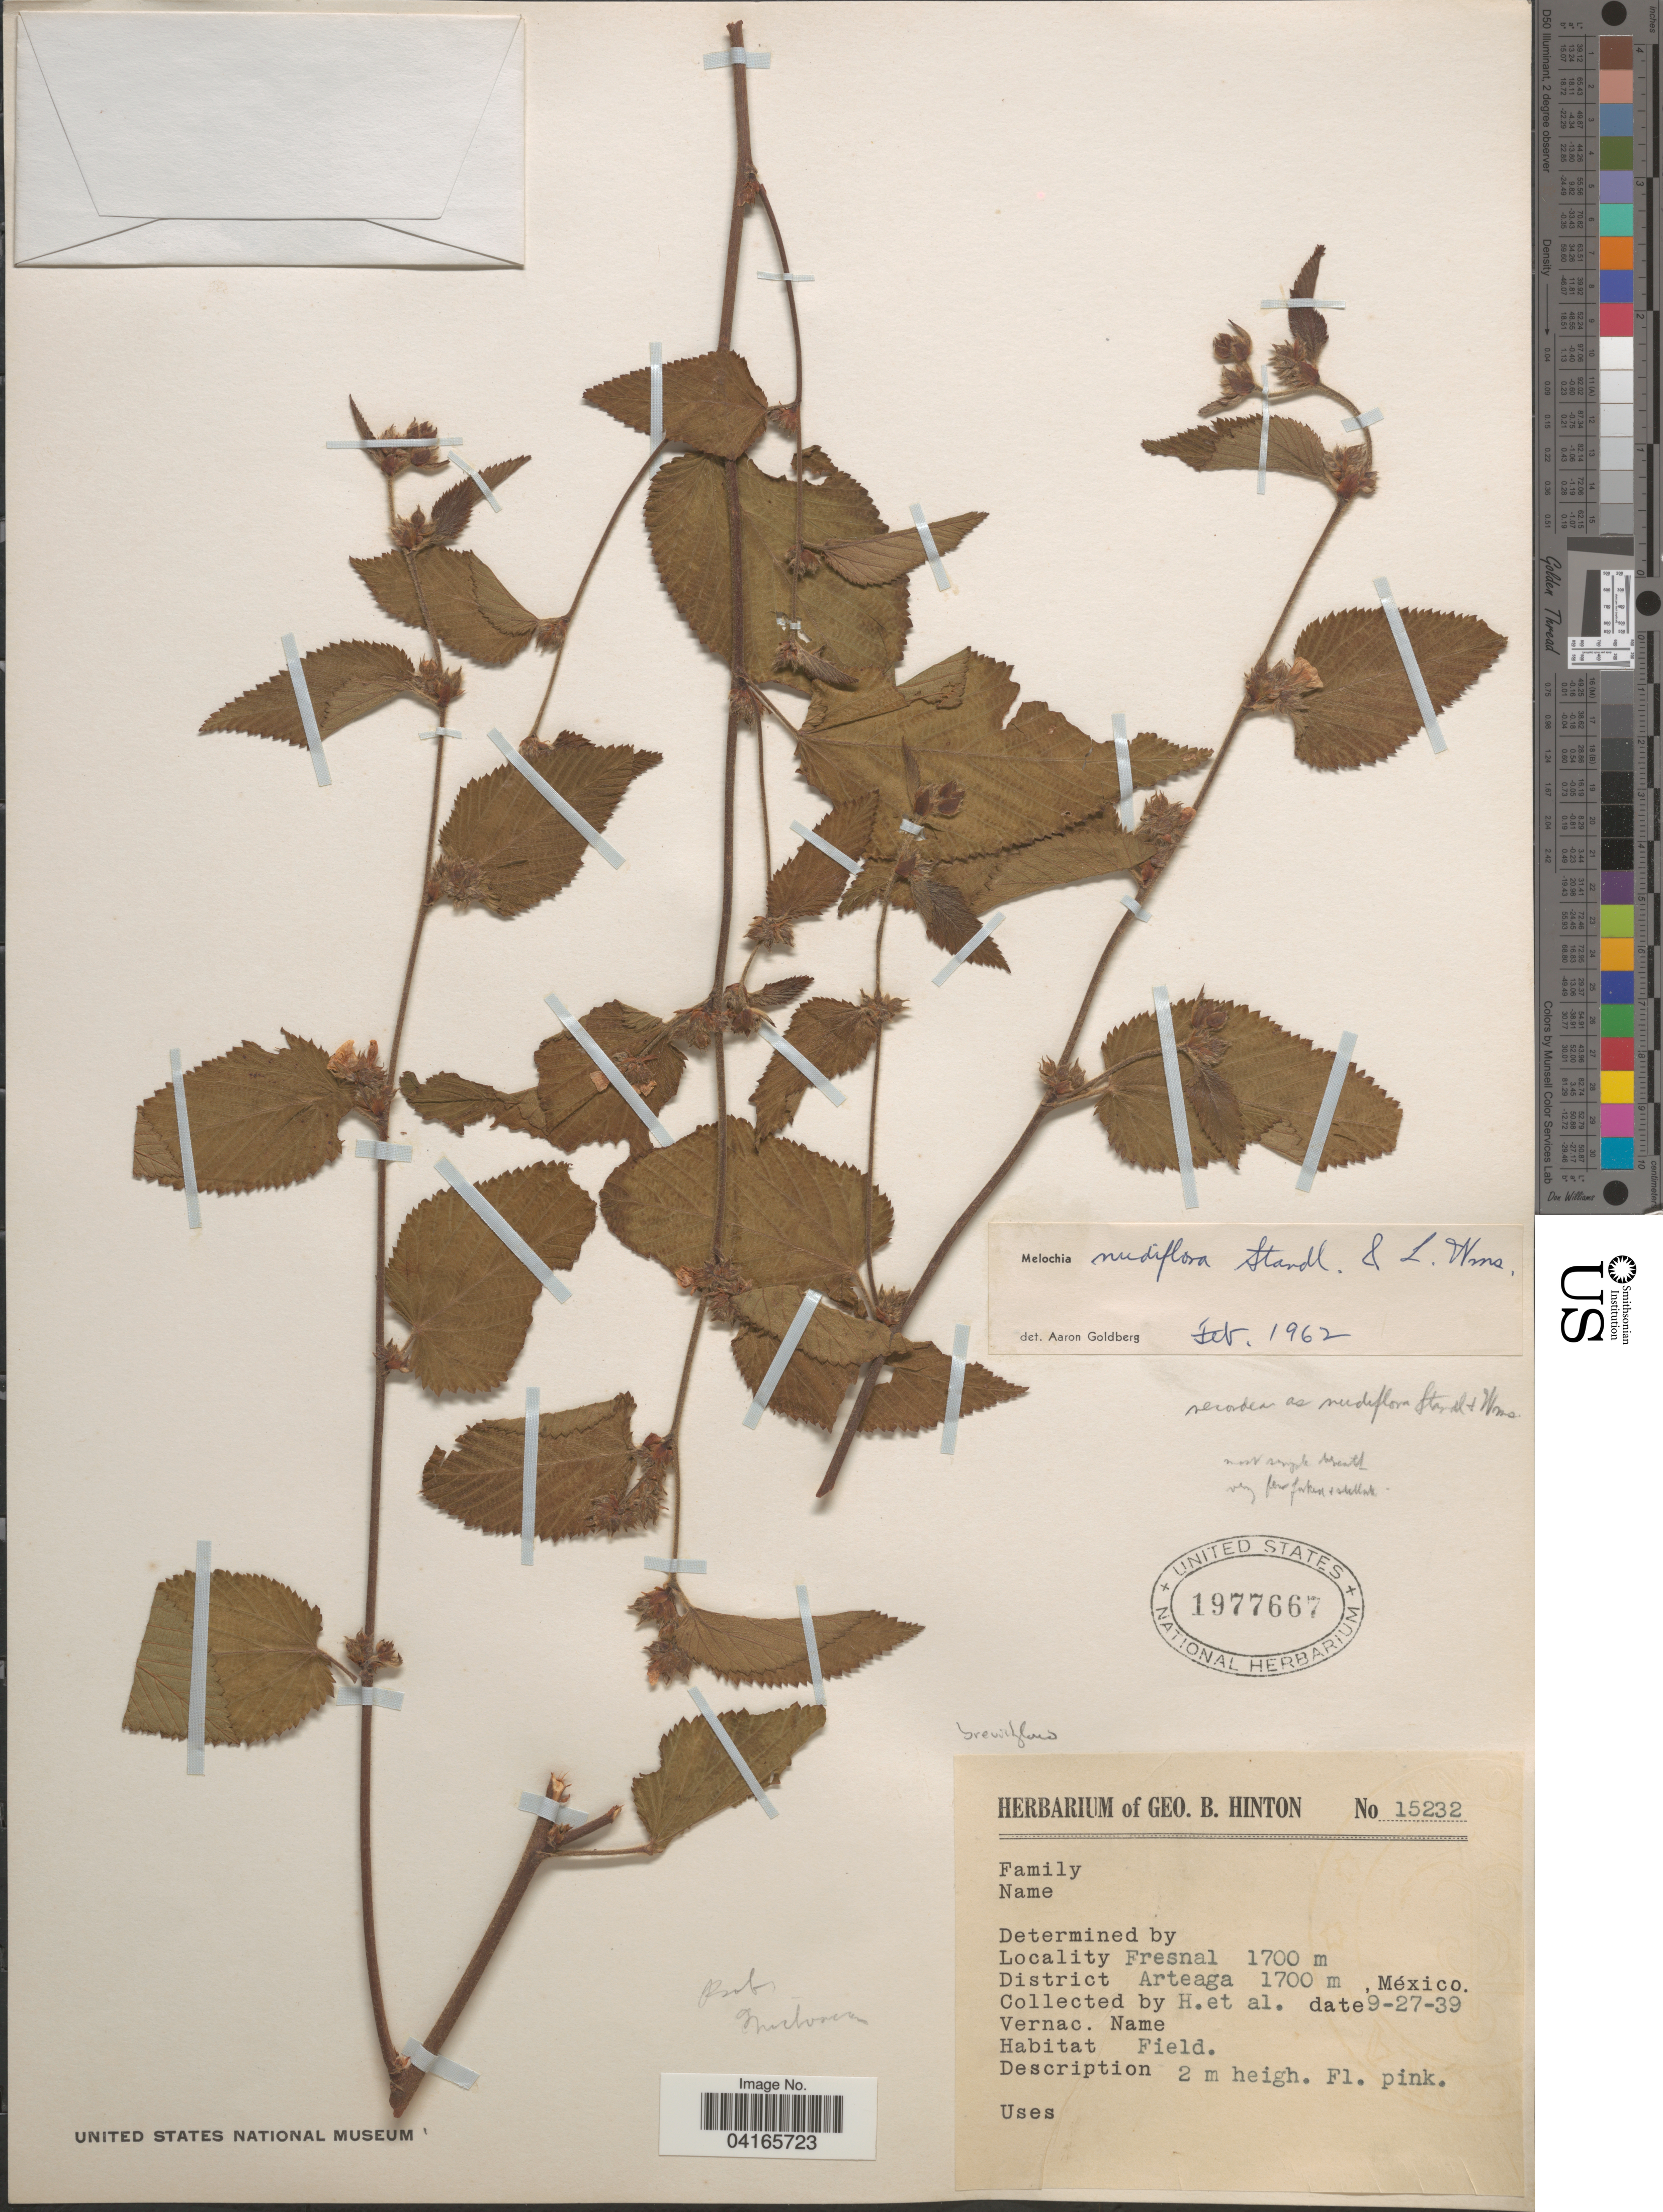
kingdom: Plantae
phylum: Tracheophyta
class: Magnoliopsida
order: Malvales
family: Malvaceae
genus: Melochia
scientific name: Melochia nudiflora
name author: Standl. & L.O. Williams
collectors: G. B. Hinton & et al.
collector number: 15232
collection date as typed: Transcribed d/m/y: 27/9/39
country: Mexico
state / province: México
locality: Fresnal. Arteaga.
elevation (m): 1700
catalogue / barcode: US 1977667